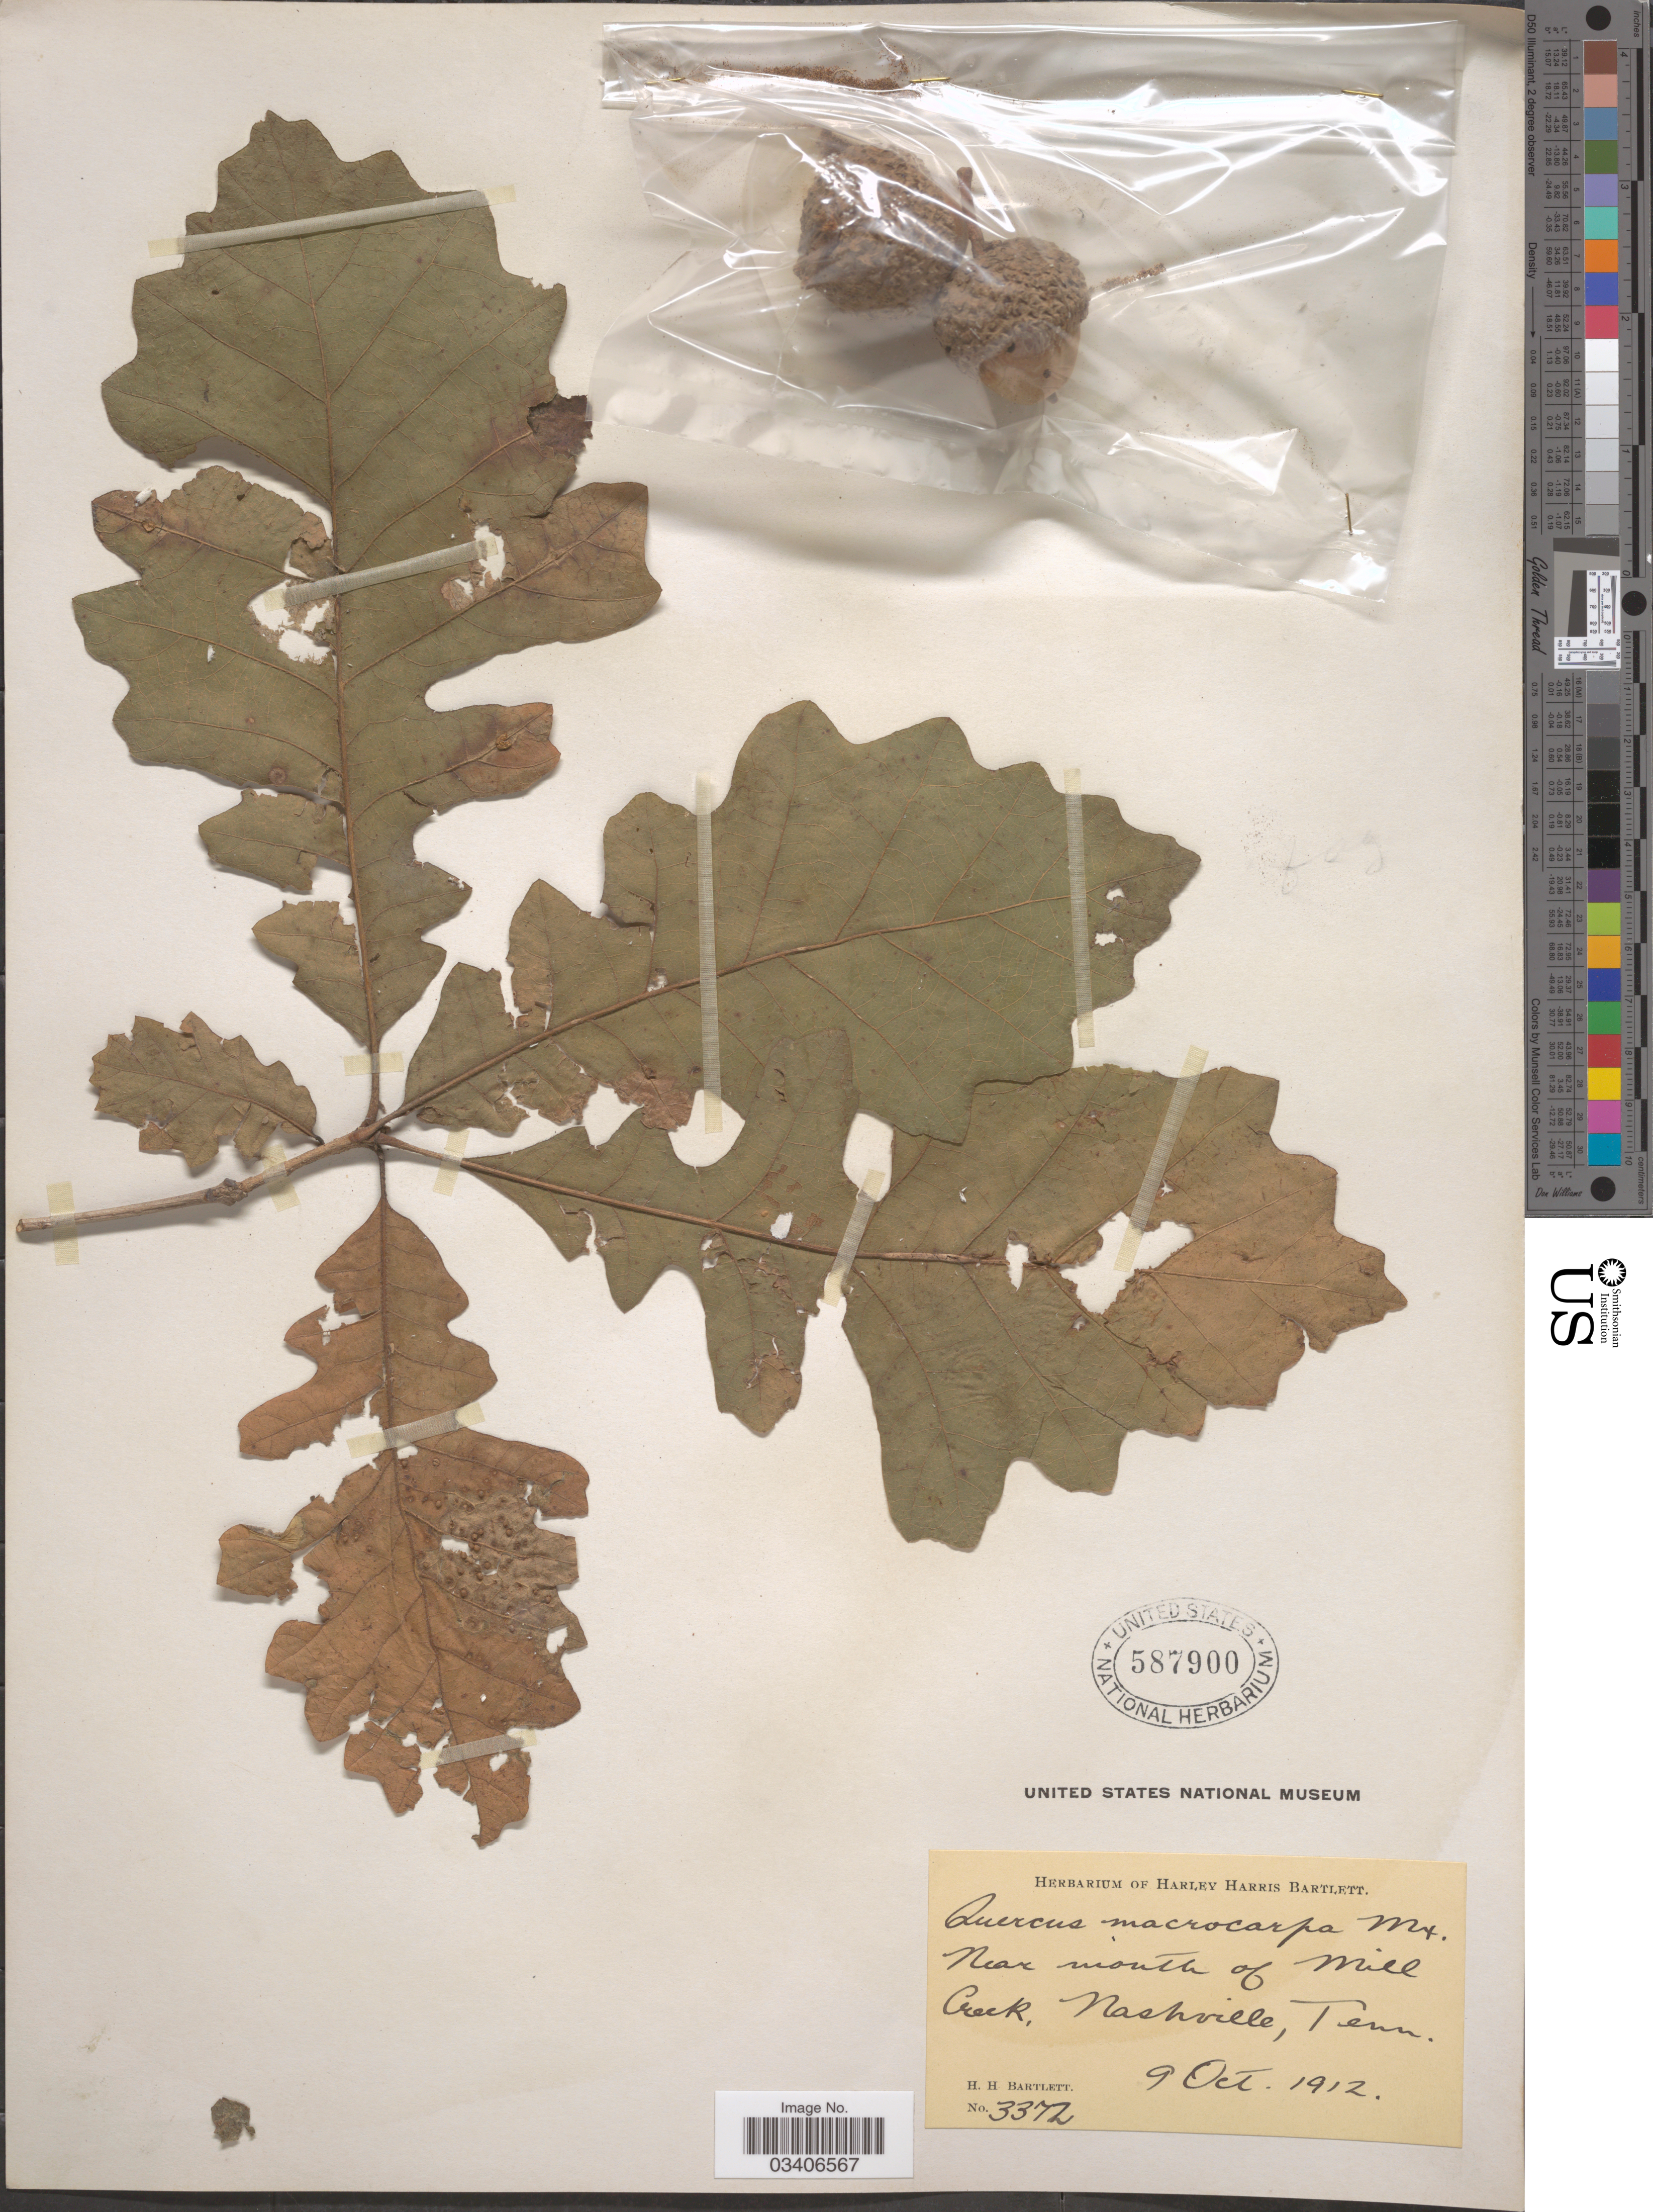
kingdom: Plantae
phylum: Tracheophyta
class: Magnoliopsida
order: Fagales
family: Fagaceae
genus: Quercus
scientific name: Quercus macrocarpa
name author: Michx.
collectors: H. H. Bartlett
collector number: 3372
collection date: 1912-10-09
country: United States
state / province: Tennessee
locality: Near mouth of Mill Creek, Nashville.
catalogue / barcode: US 587900